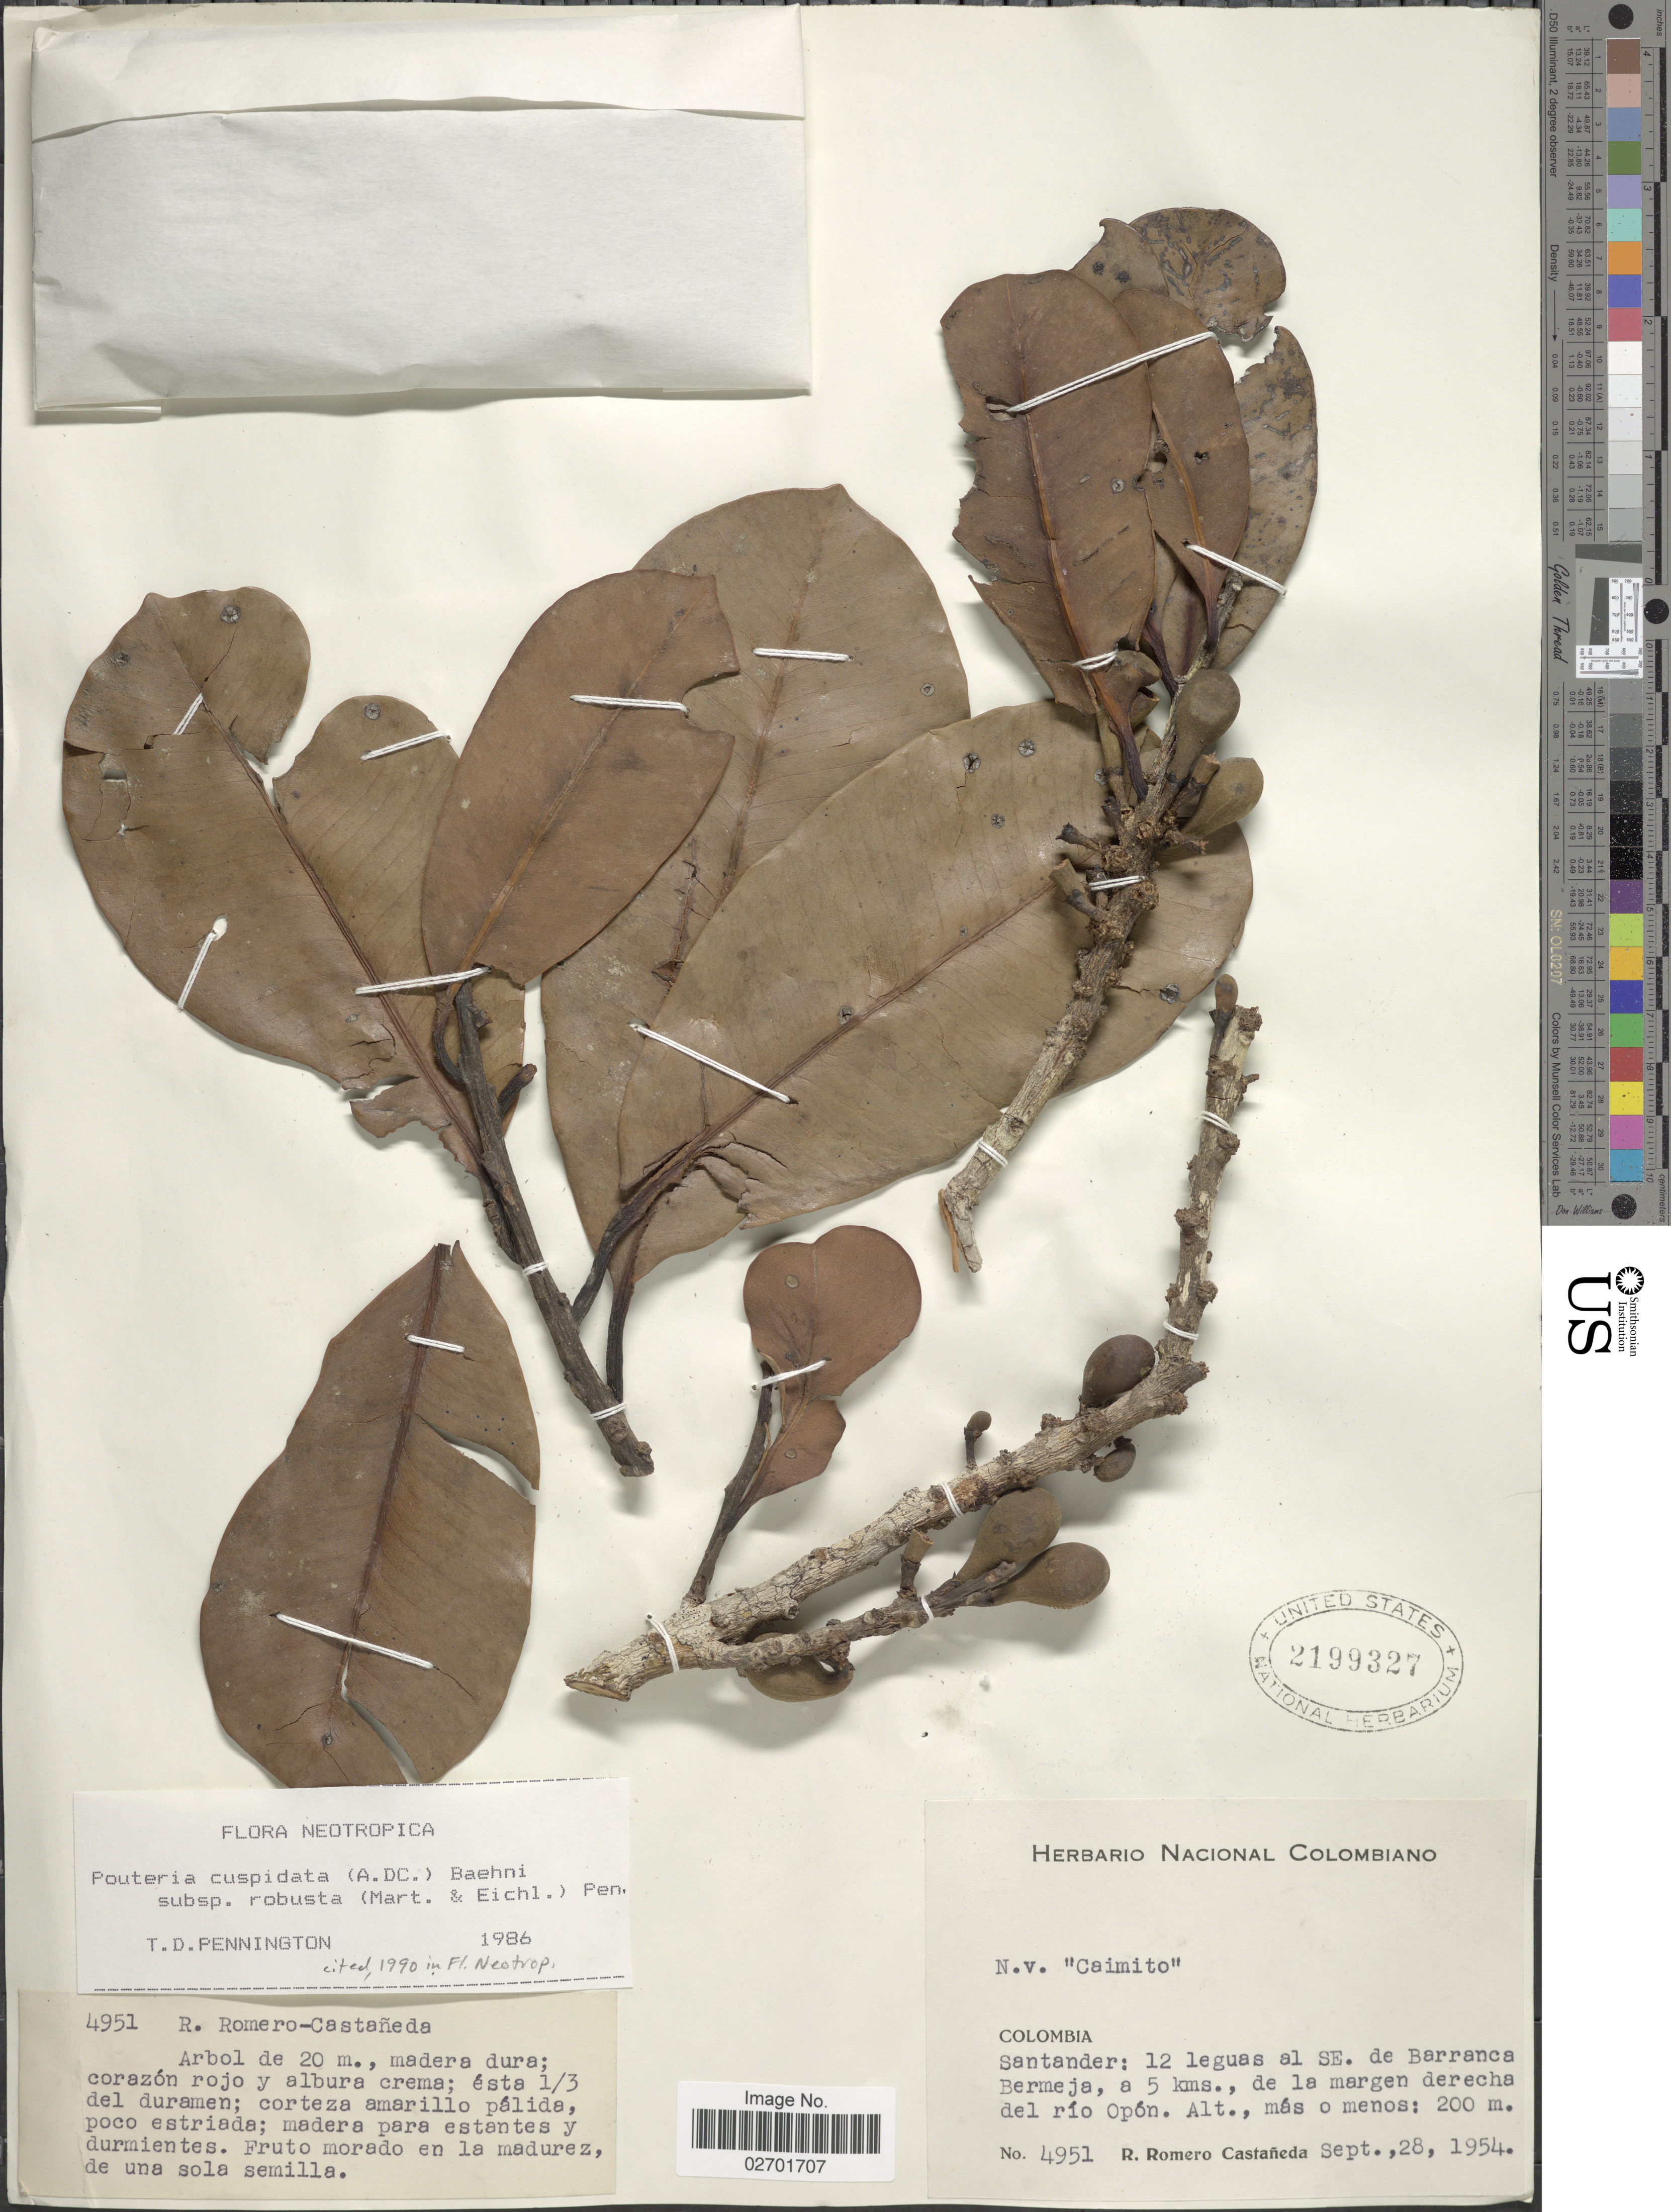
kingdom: Plantae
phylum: Tracheophyta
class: Magnoliopsida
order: Ericales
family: Sapotaceae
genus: Pouteria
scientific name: Pouteria cuspidata subsp. robusta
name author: (Mart. & Eichler) T.D. Penn.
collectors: R. Romero Castañeda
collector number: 4951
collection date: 1954-09-28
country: Colombia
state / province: Santander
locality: Santander: 12 leguas al SE. de Barranca Bermeja, a 5 kms. de la margen derecha del rio Opon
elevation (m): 200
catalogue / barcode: US 2199327